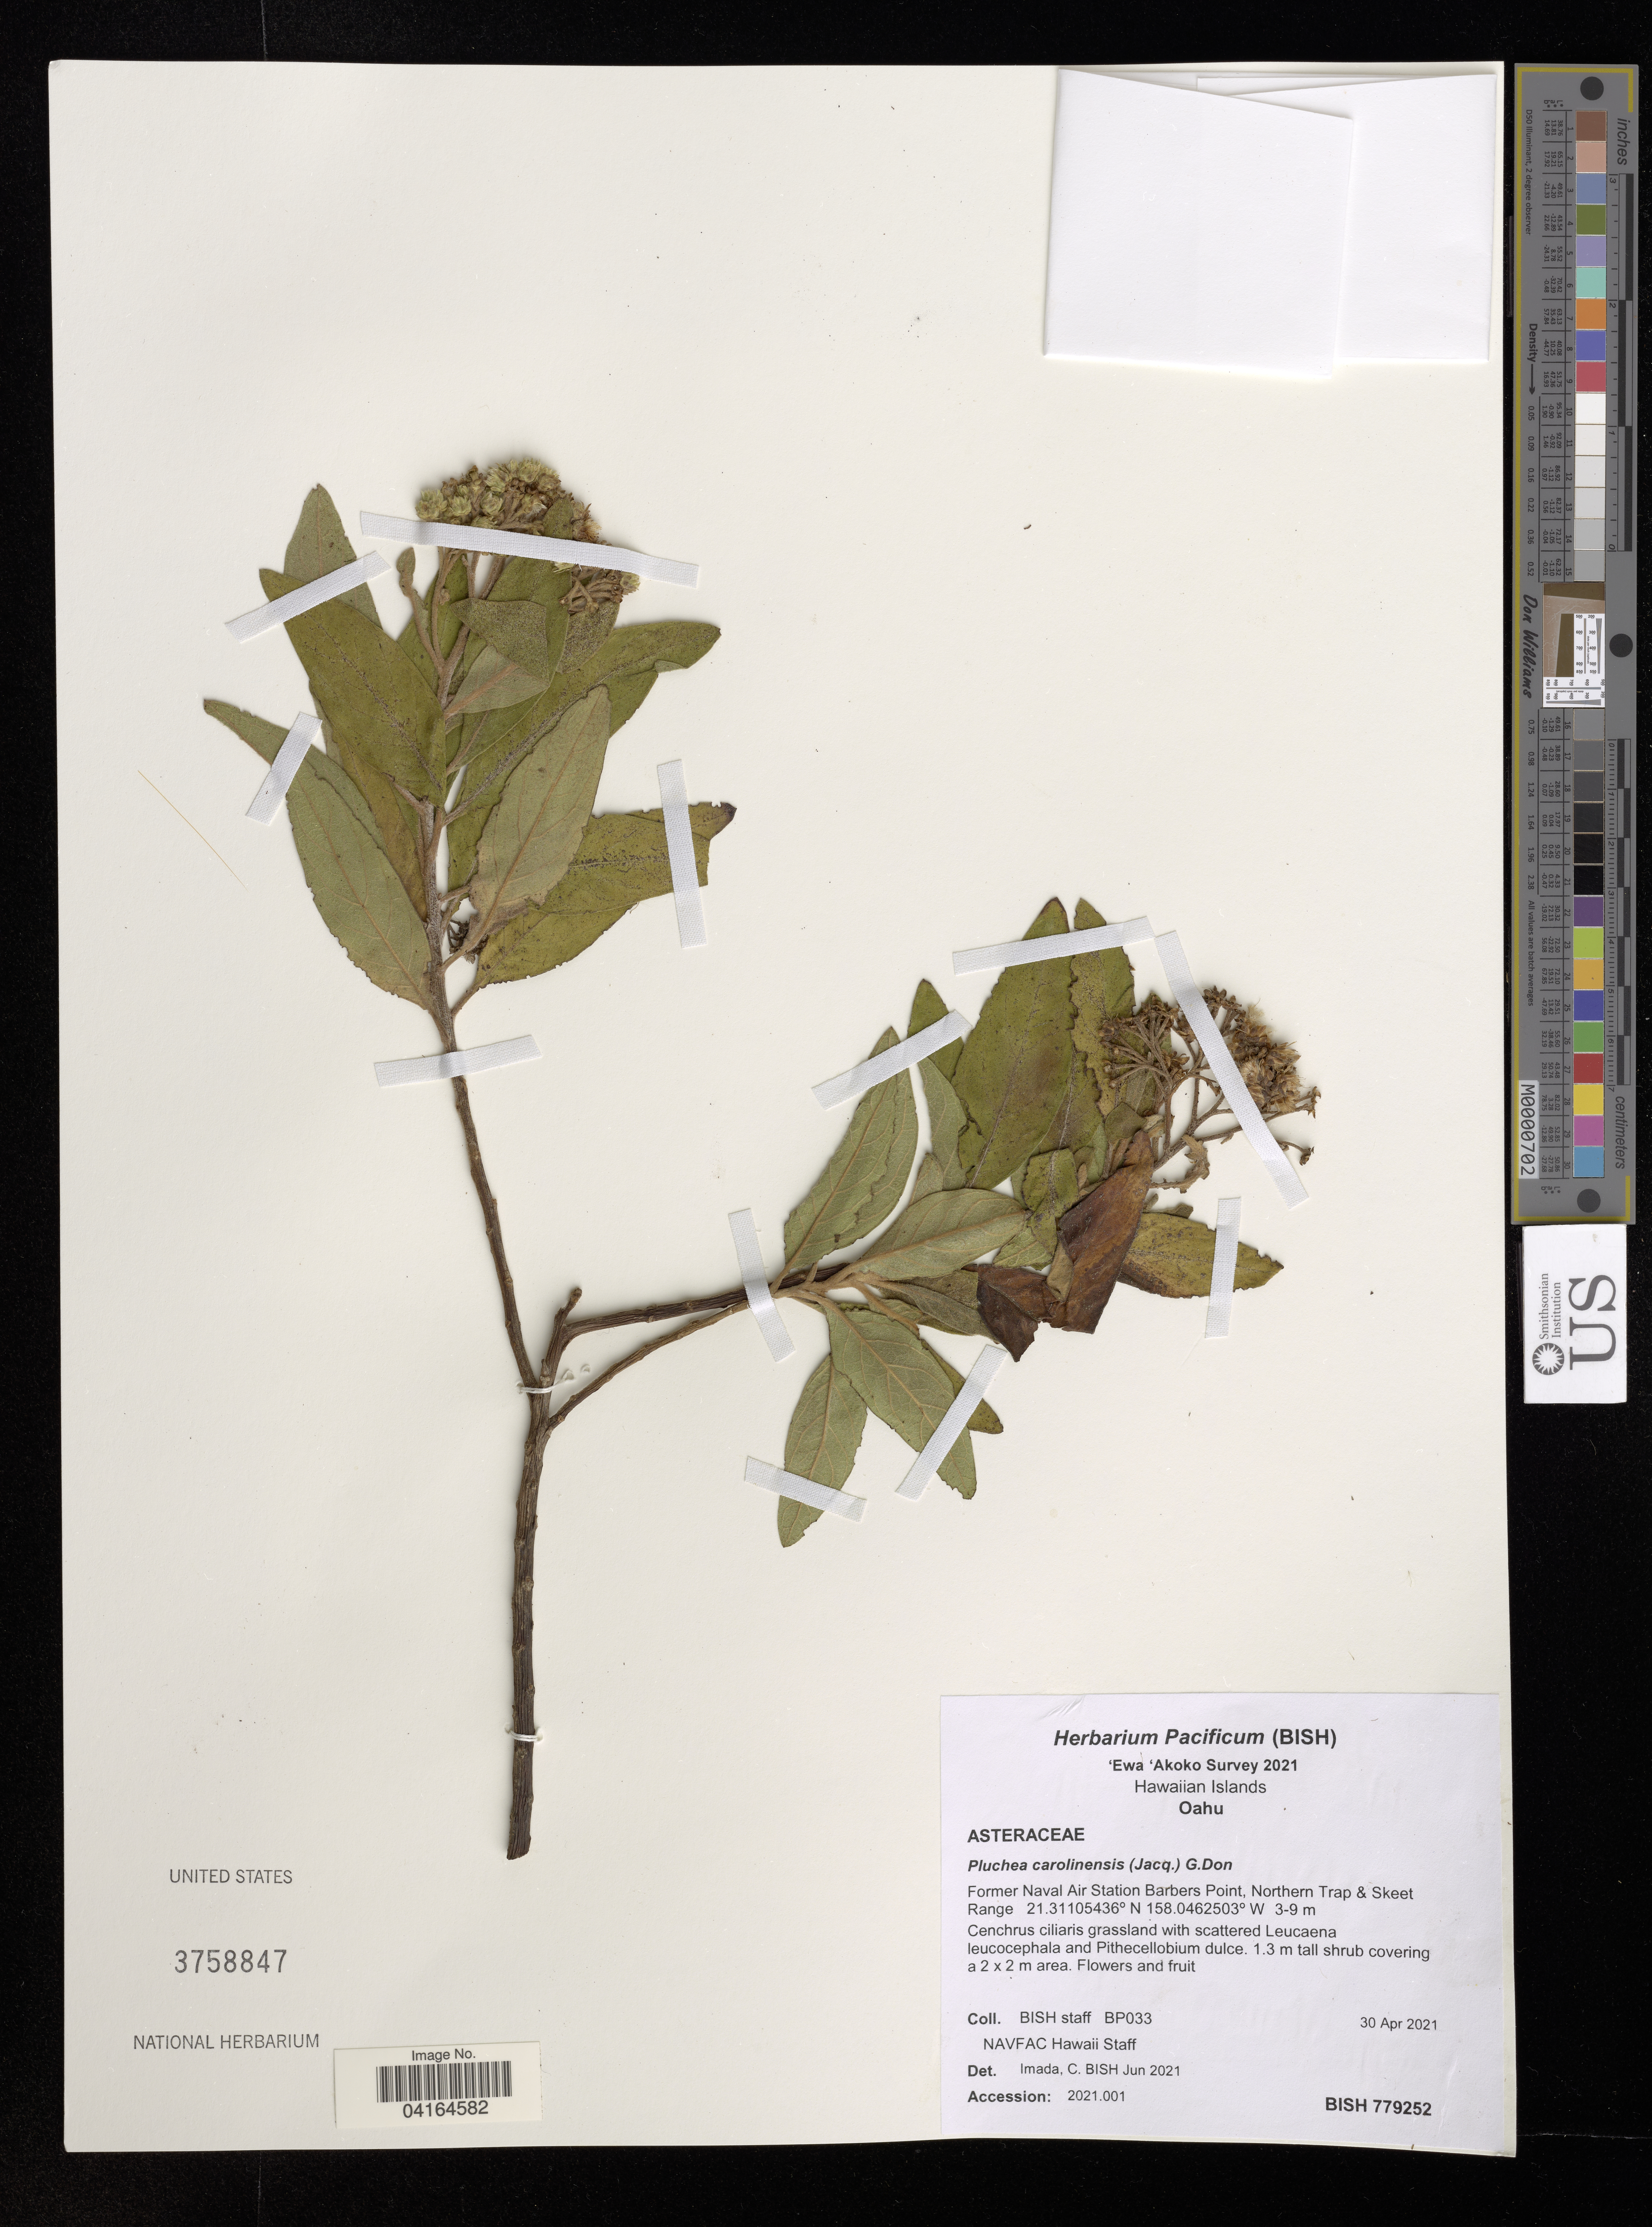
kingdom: Plantae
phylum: Tracheophyta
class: Magnoliopsida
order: Asterales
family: Asteraceae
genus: Pluchea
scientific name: Pluchea carolinensis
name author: (Jacq.) Sweet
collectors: Bernice P. Bishop Museum & N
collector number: BP033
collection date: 2021-04-30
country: United States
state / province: Hawaii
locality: Hawaiian Islands. Oahu. Former Naval Air Station Barbers Point, Northern Trap & Skeet Range.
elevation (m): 3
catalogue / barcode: US 3758847